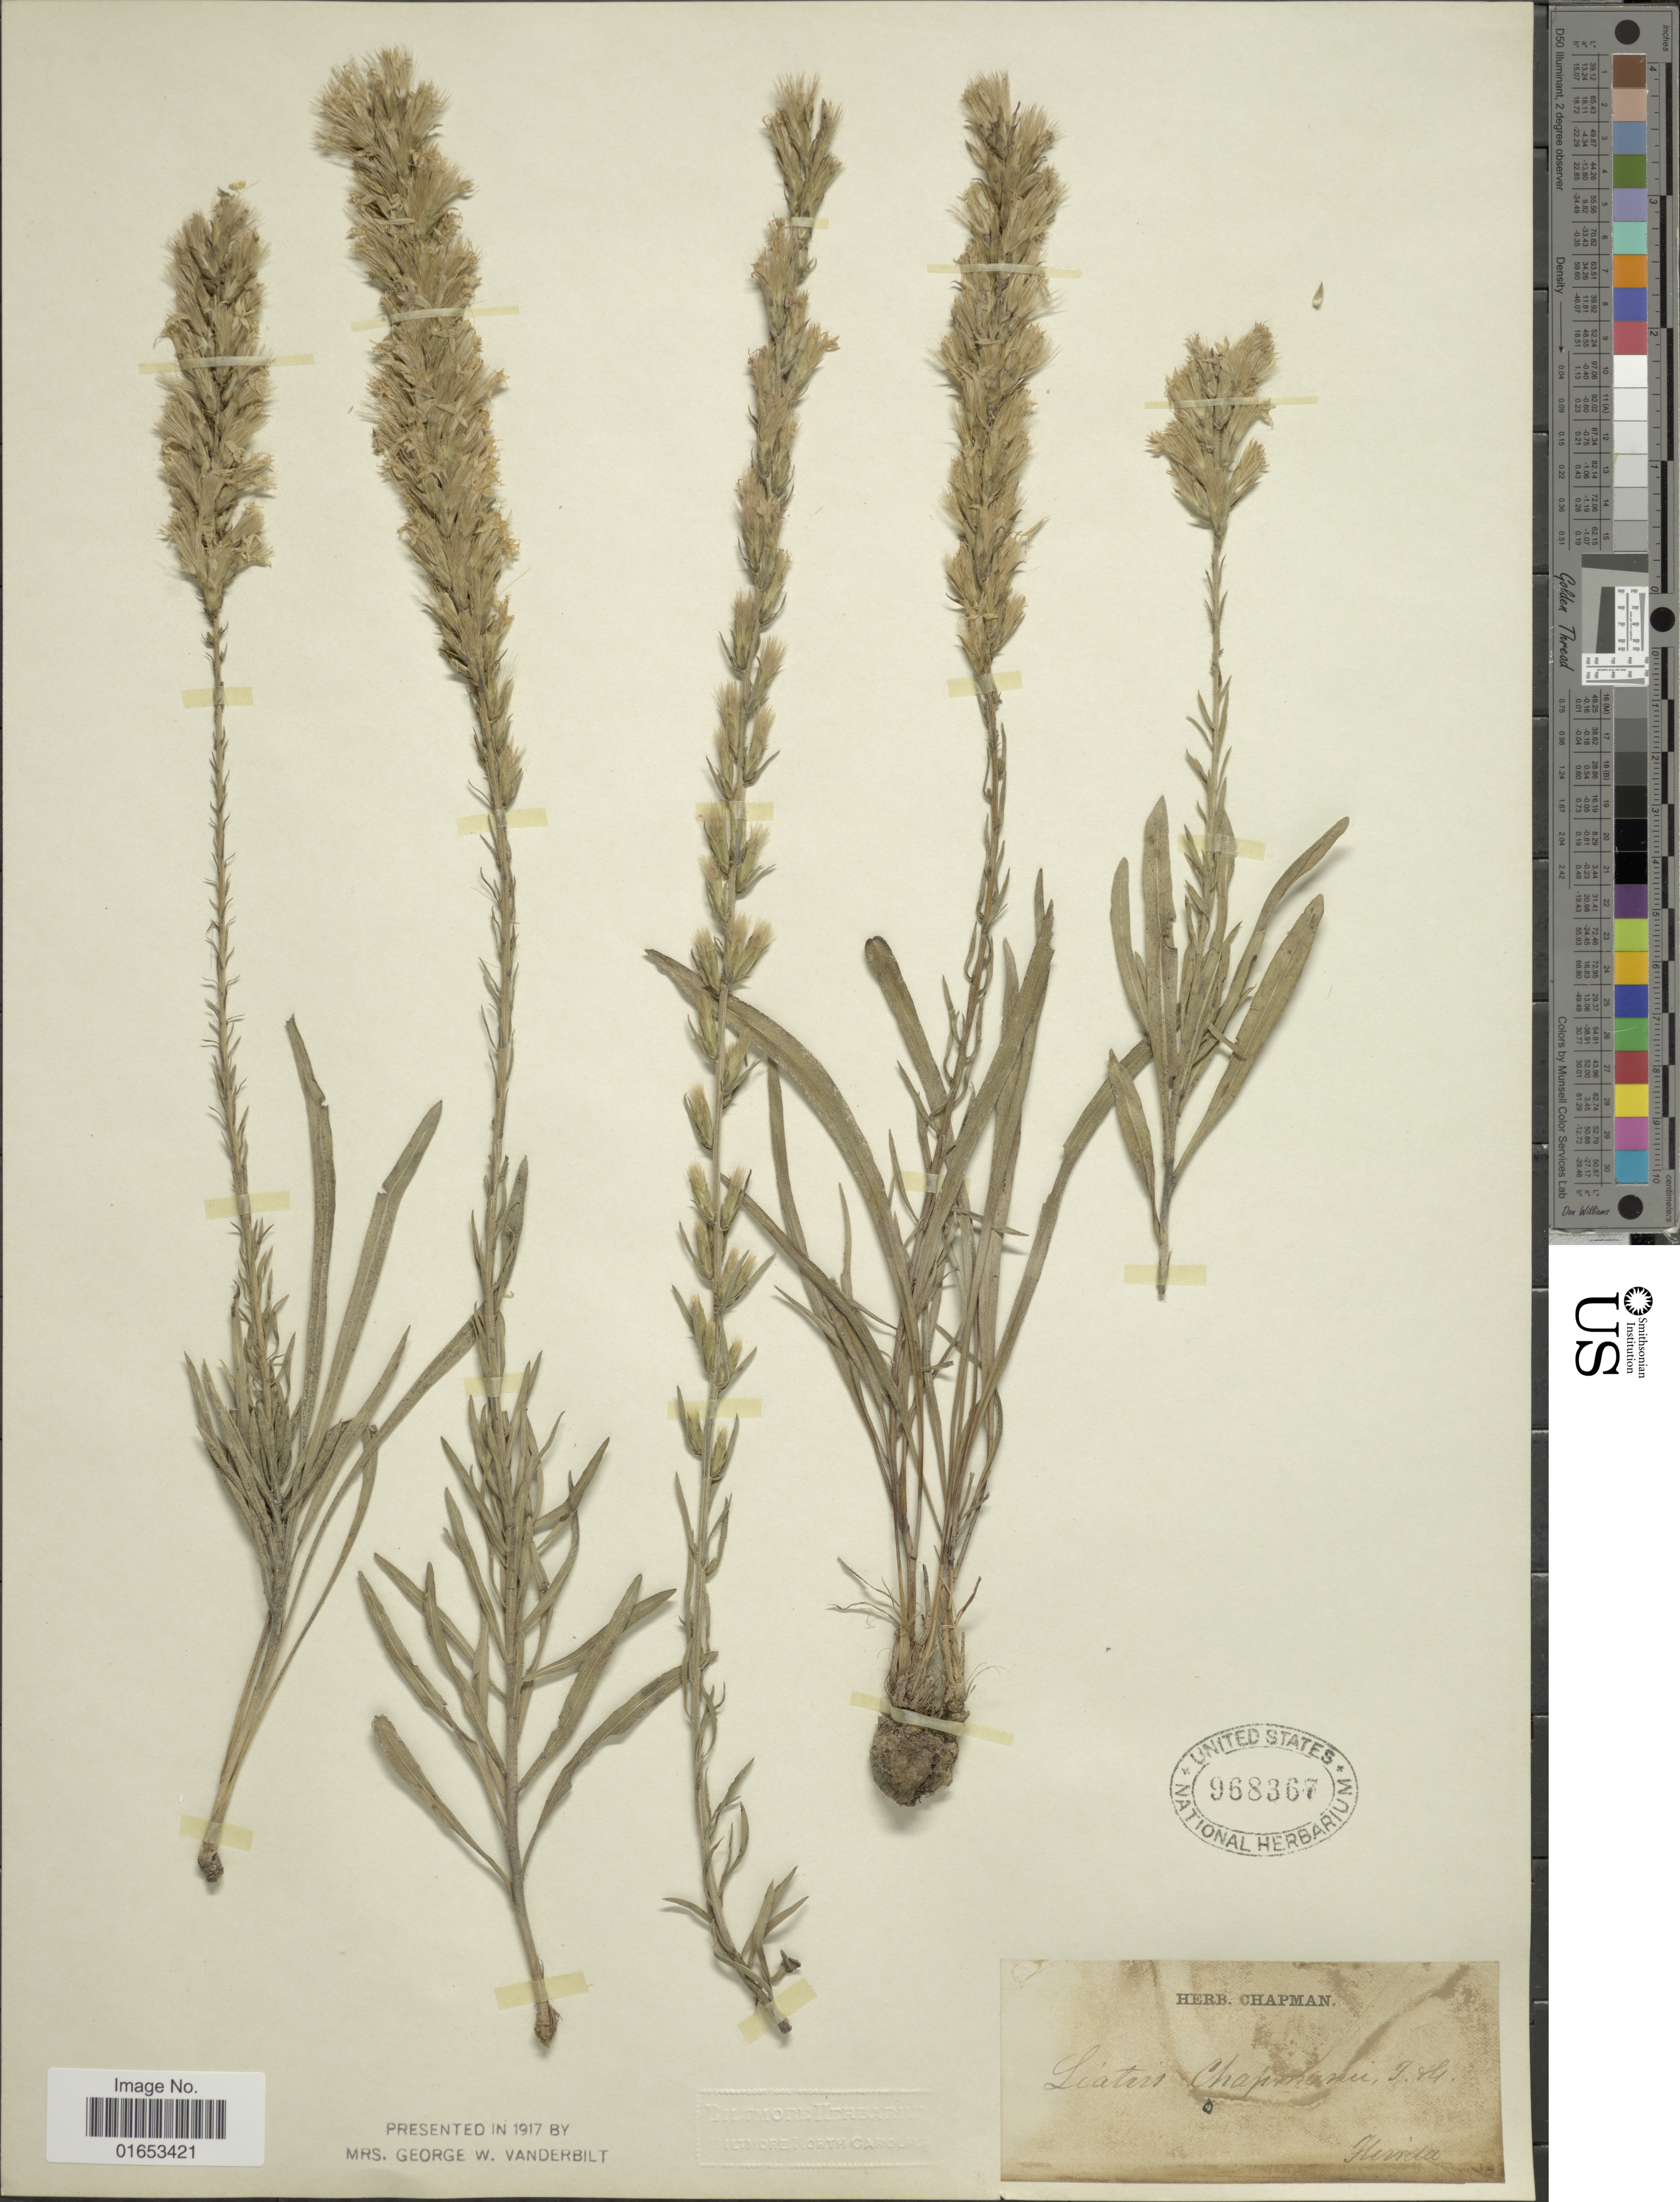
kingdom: Plantae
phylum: Tracheophyta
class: Magnoliopsida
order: Asterales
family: Asteraceae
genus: Liatris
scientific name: Liatris chapmanii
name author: Torr. & A. Gray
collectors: ex herb. Chapman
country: United States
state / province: Florida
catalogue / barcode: US 968367